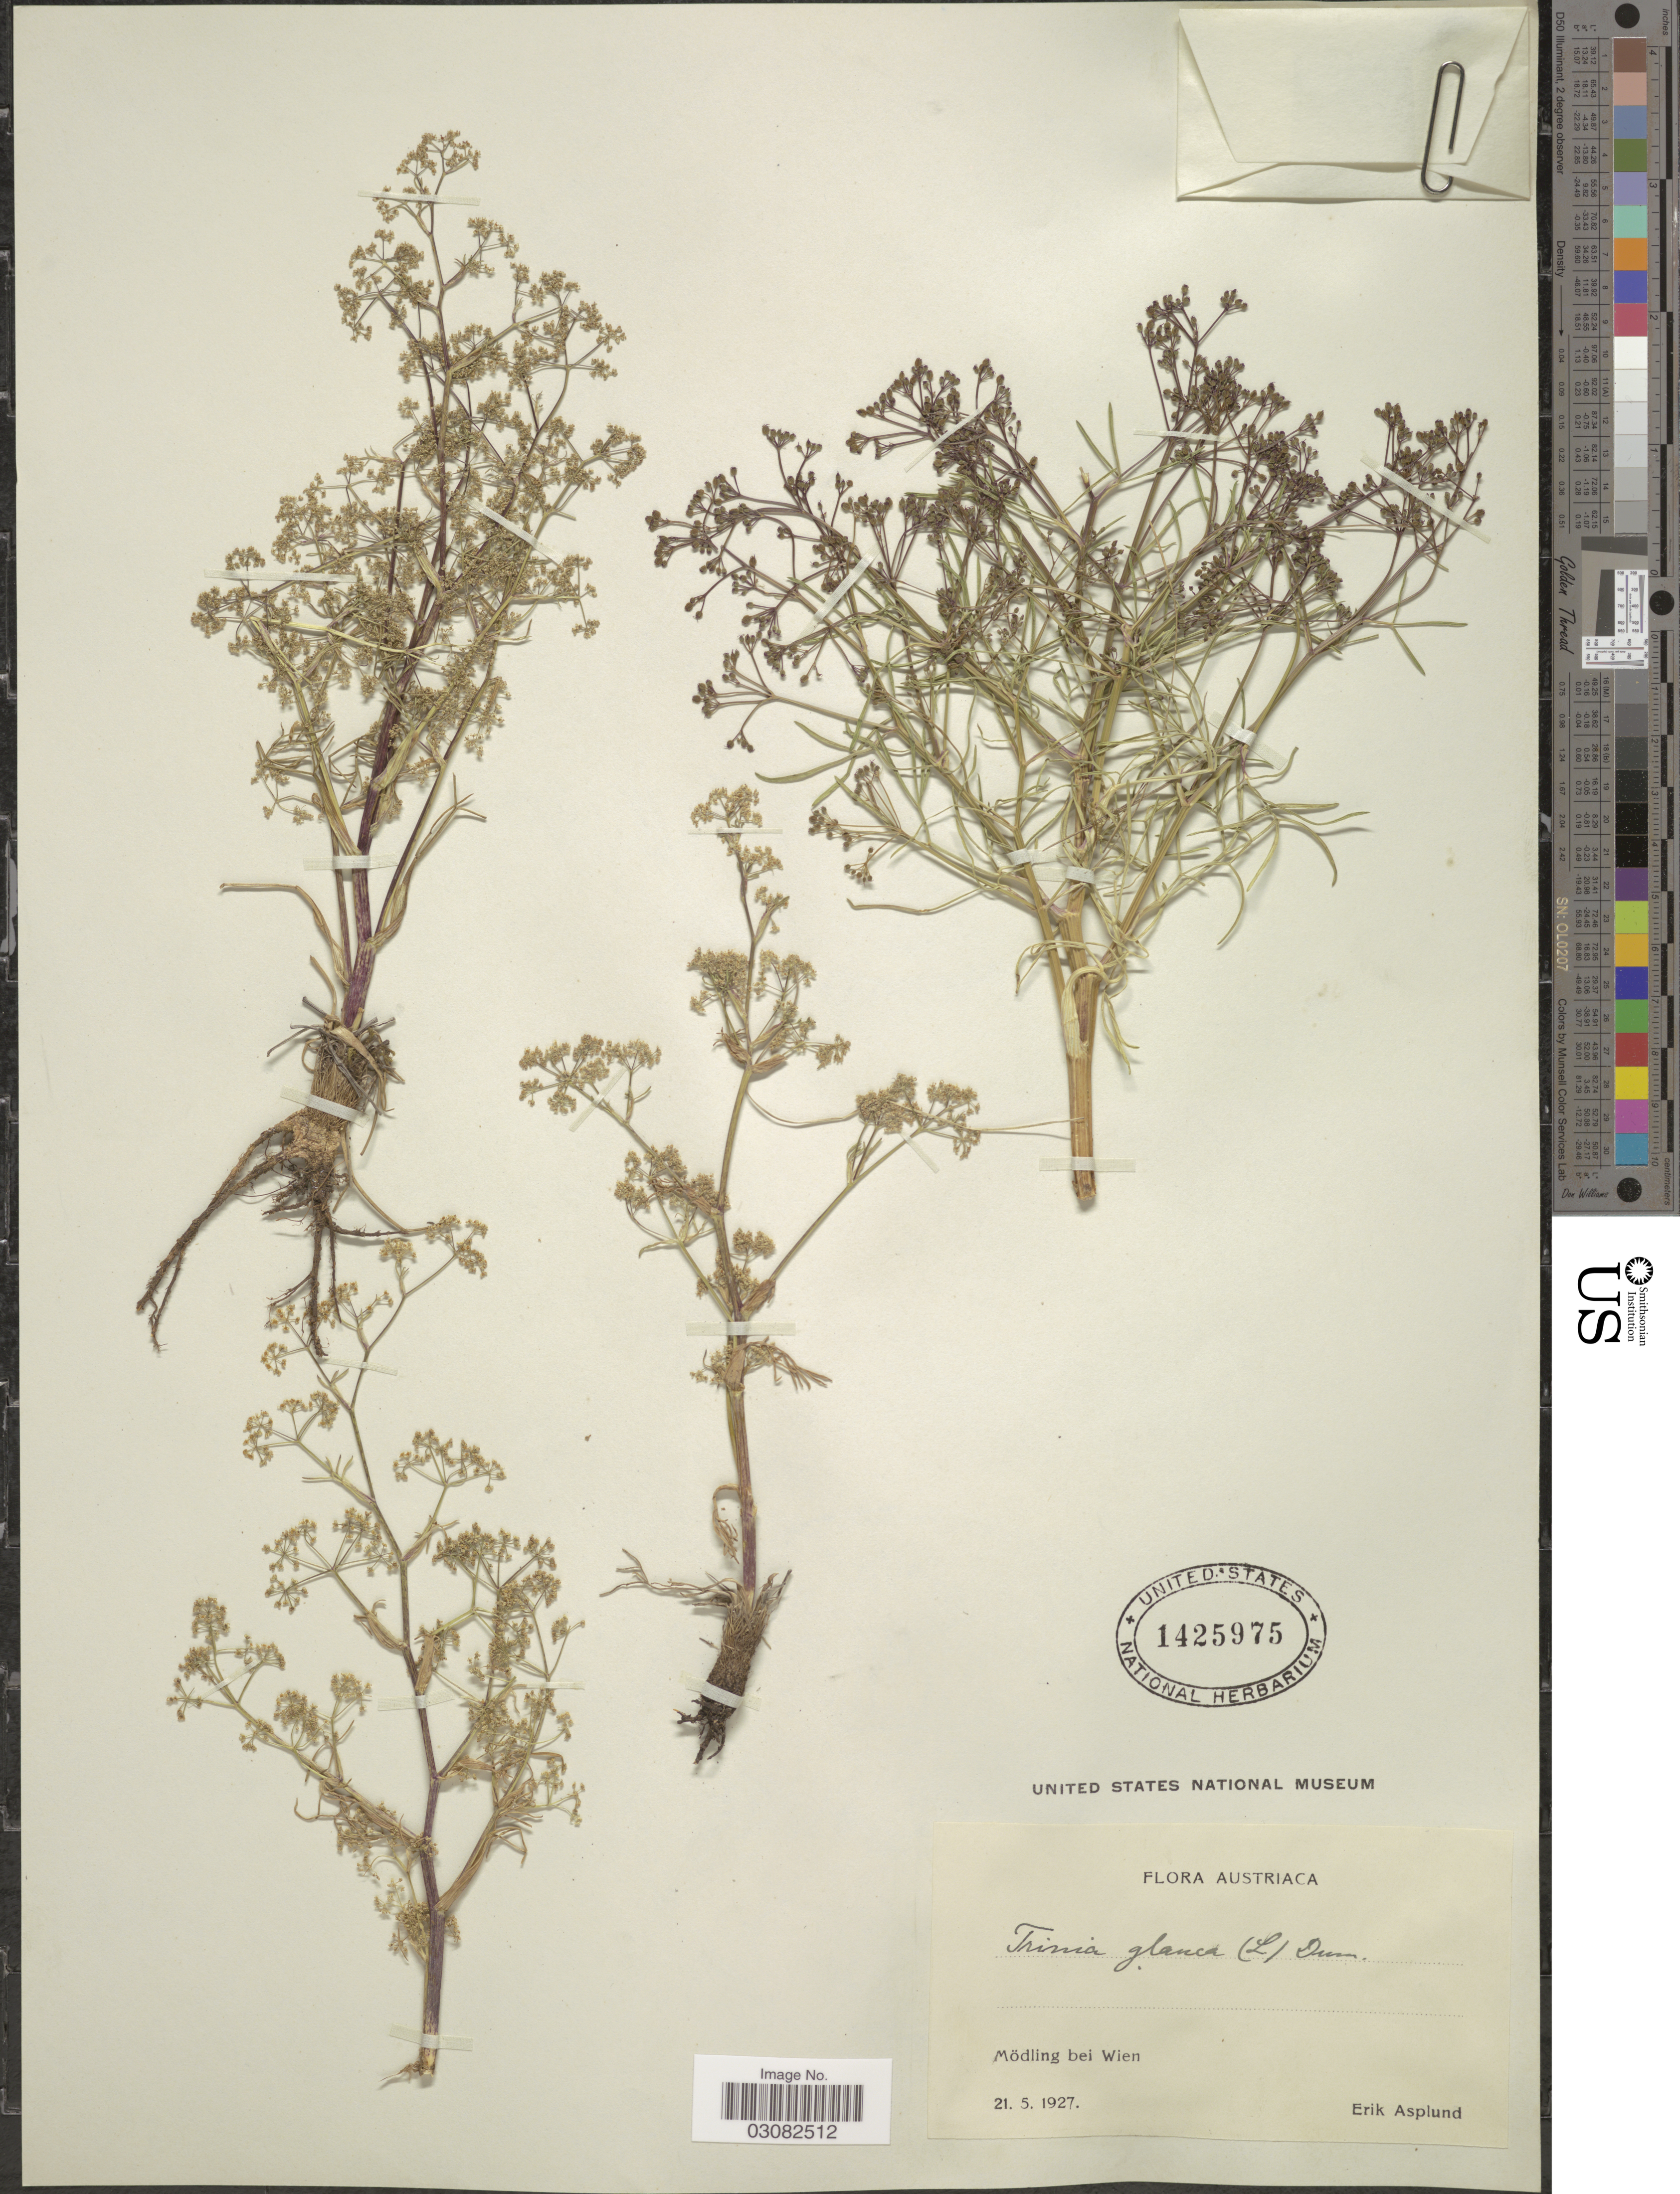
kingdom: Plantae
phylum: Tracheophyta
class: Magnoliopsida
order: Apiales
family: Apiaceae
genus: Trinia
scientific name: Trinia glauca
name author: (L.) Dumort.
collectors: E. Asplund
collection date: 1927-05-21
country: Austria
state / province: Wien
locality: Mödling bei Wien. Austriaca.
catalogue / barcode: US 1425975